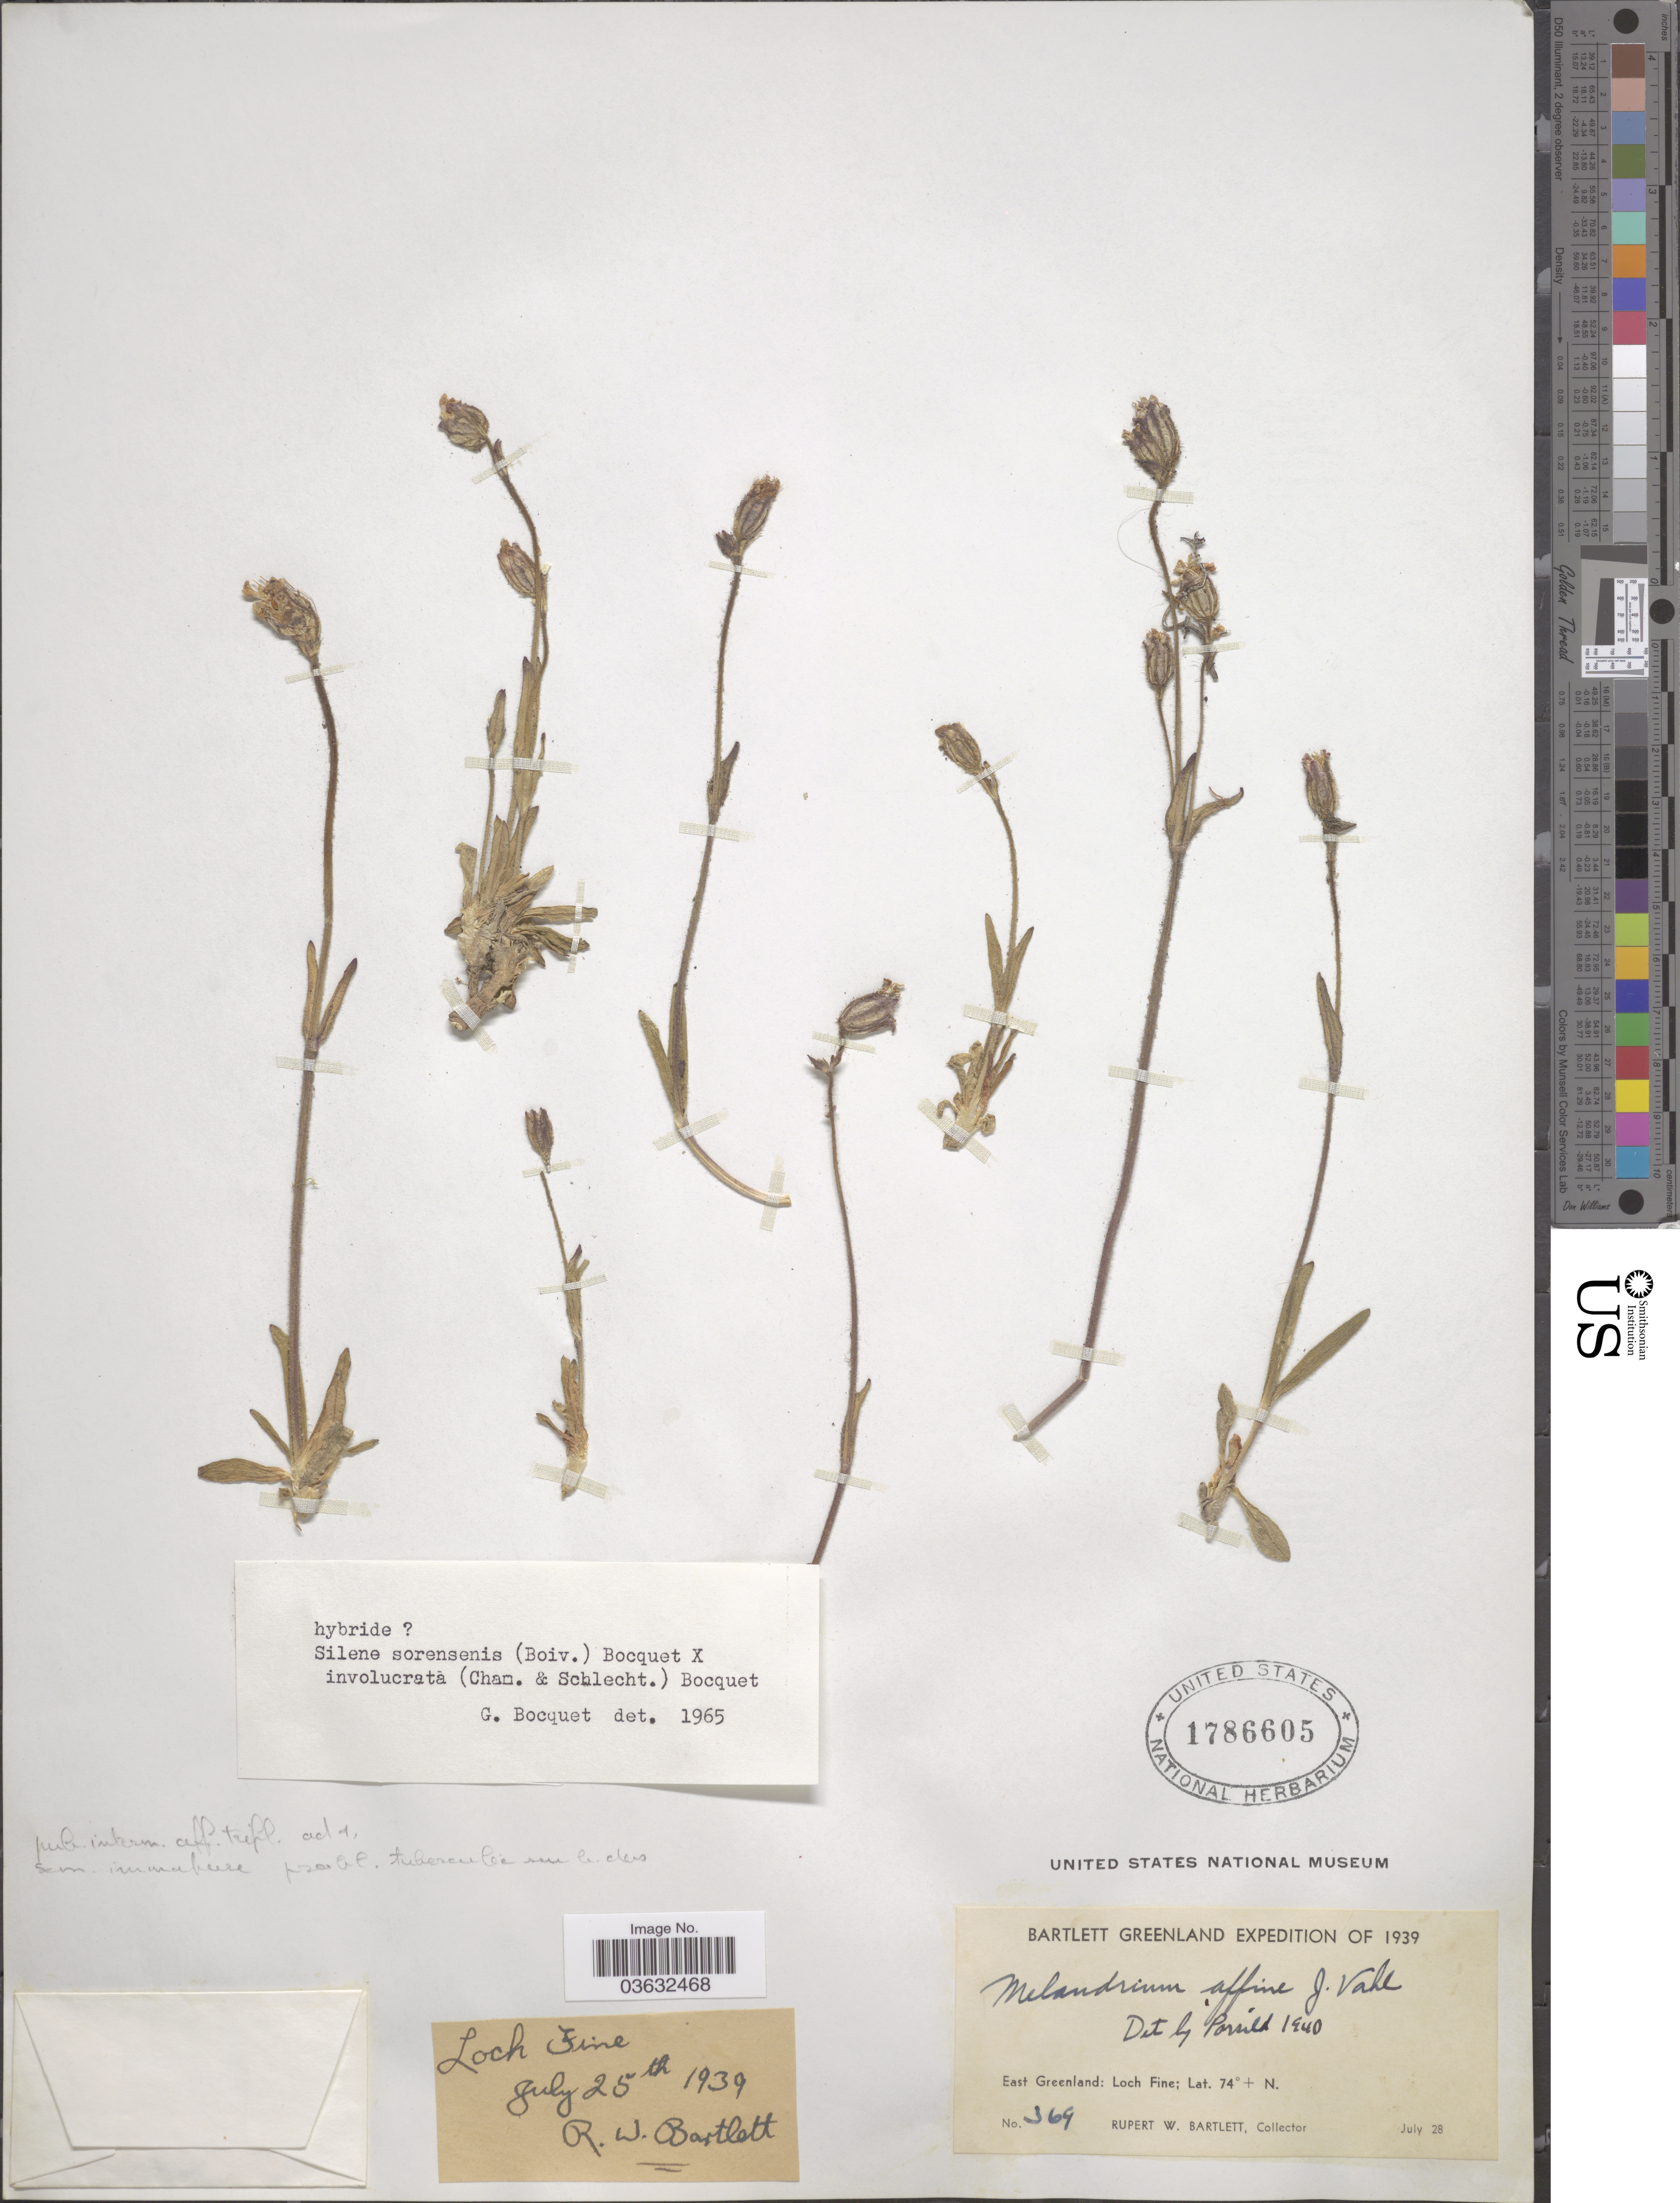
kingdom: Plantae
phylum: Tracheophyta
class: Magnoliopsida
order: Caryophyllales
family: Caryophyllaceae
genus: Silene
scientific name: Silene sorensenis x S. involucrata (Cham. & Schltdl.) Bocquet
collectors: R. W. Bartlett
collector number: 369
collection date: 1939-07-25/1939-07-28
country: Greenland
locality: East Greenland: Loch Fine.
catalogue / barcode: US 1786605